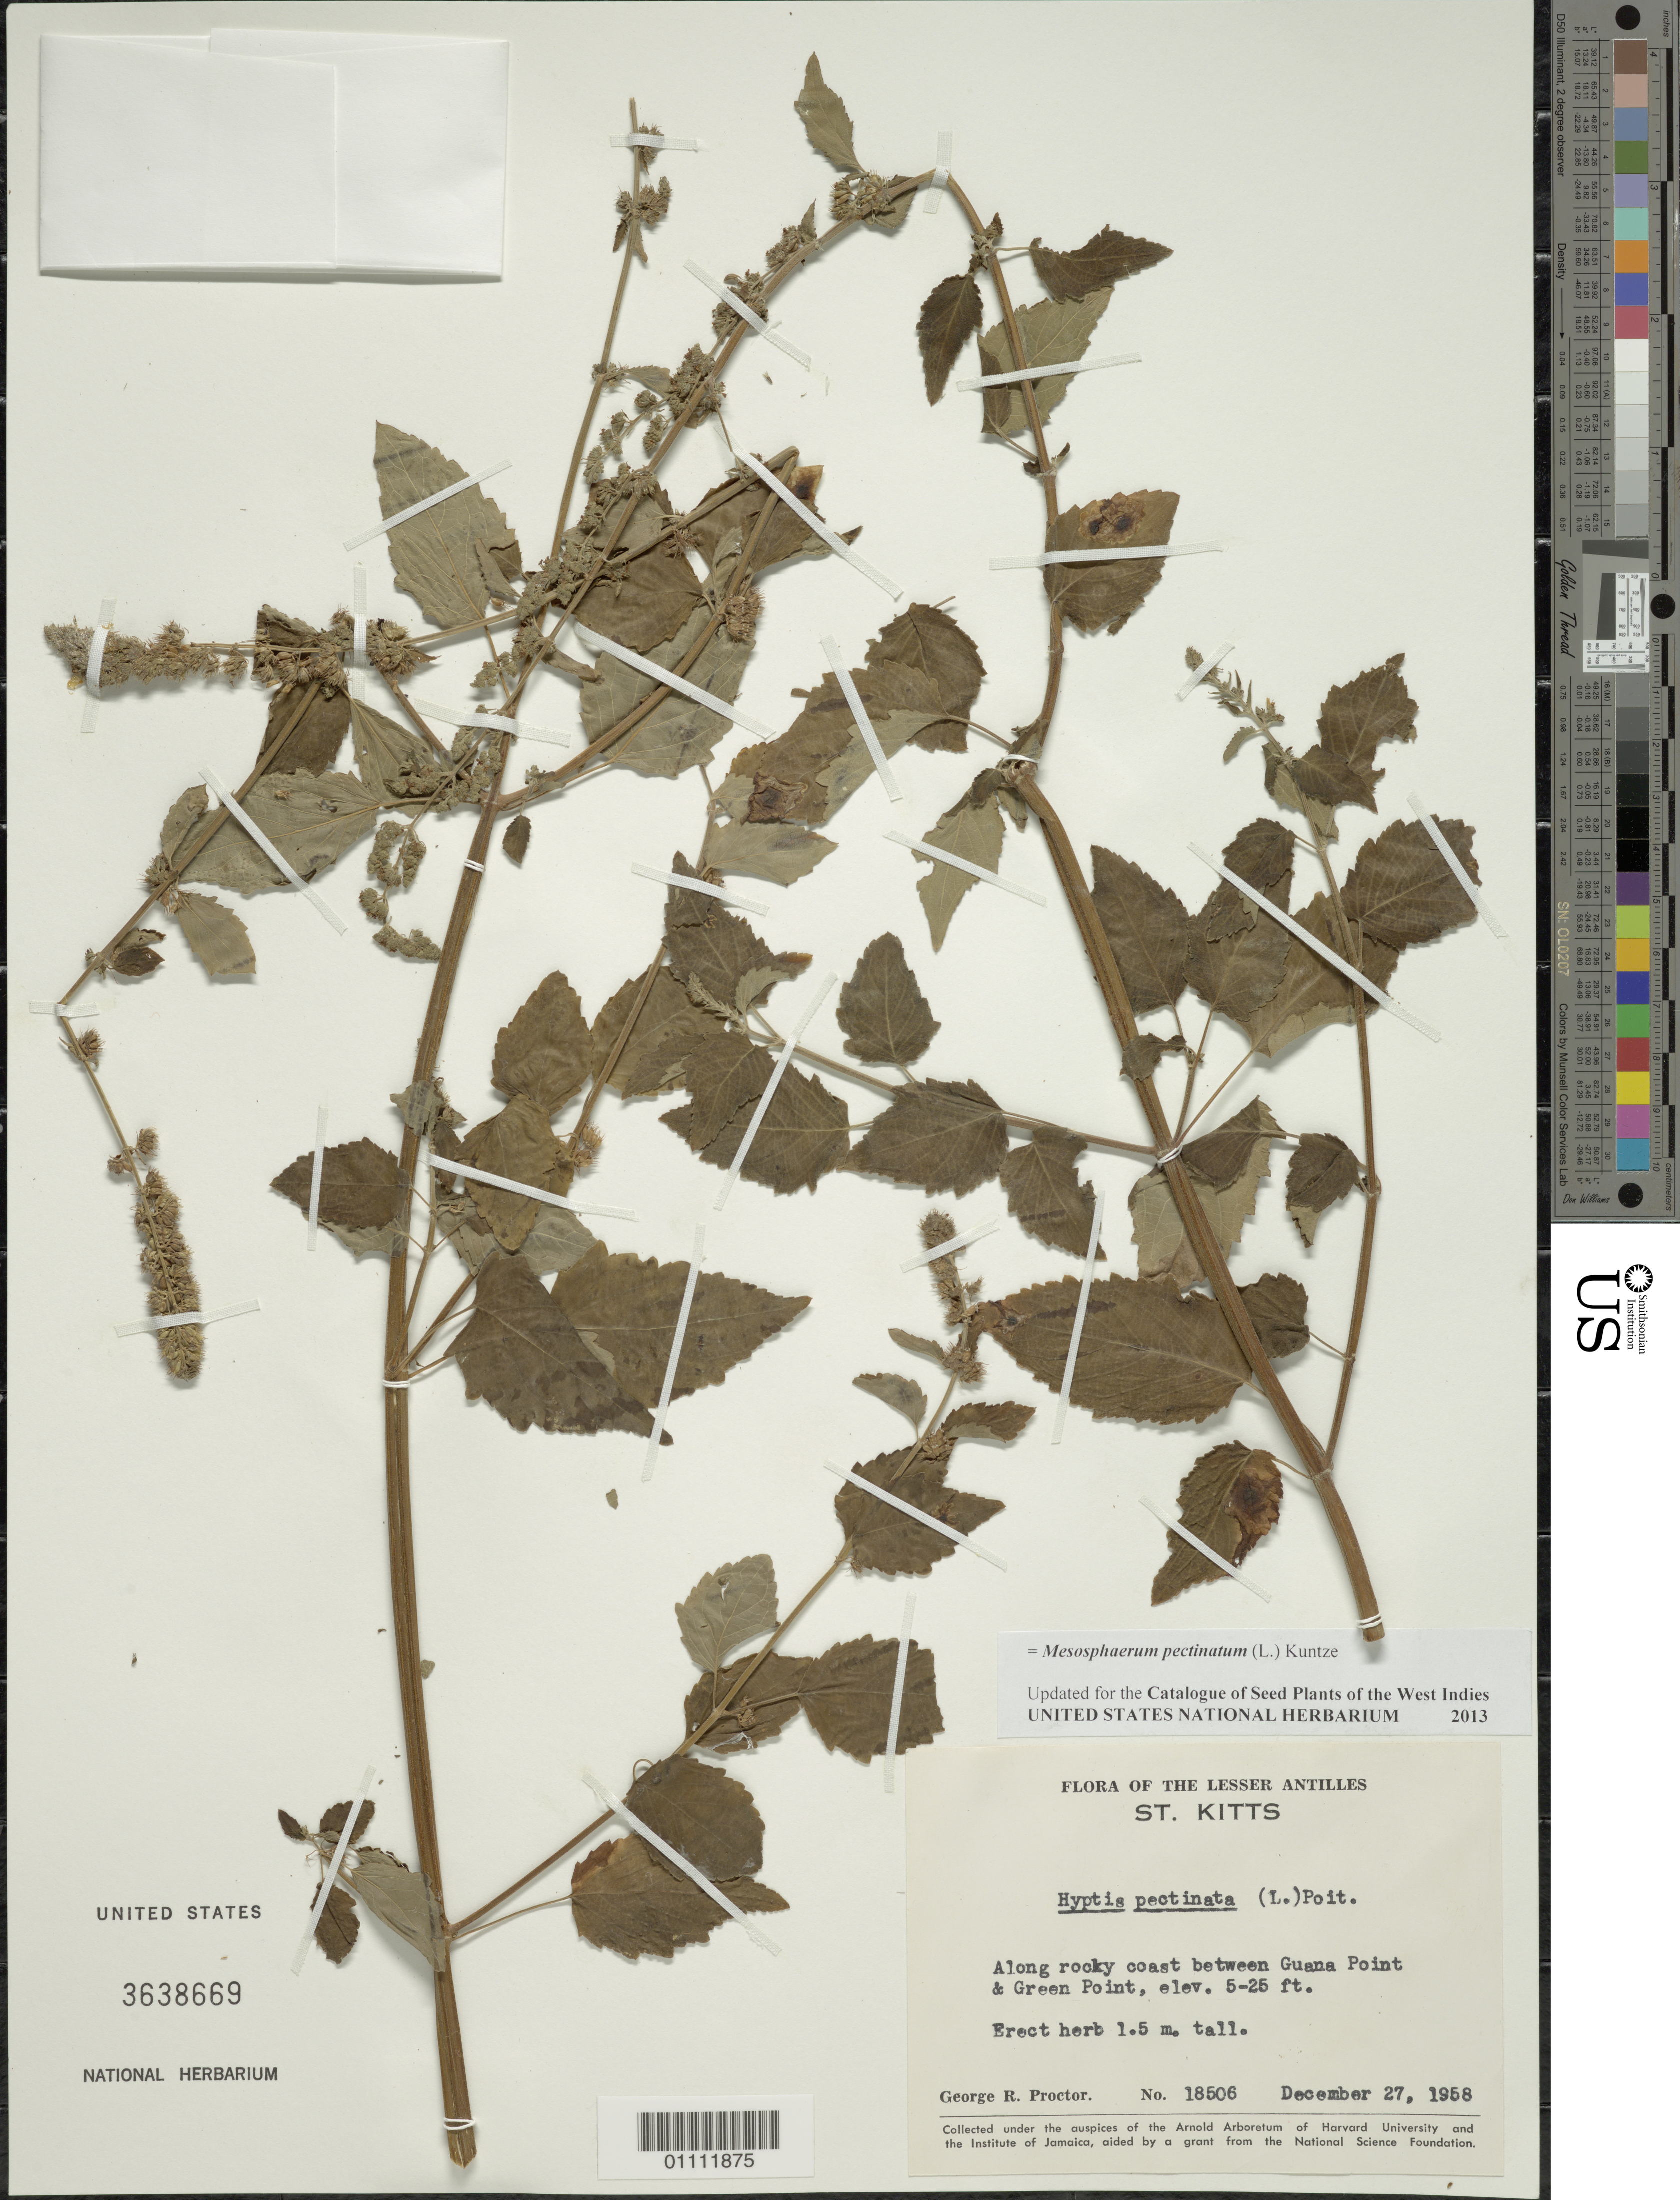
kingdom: Plantae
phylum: Tracheophyta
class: Magnoliopsida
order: Lamiales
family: Lamiaceae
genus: Mesosphaerum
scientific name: Mesosphaerum pectinatum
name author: (L.) Kuntze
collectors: G. R. Proctor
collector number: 18506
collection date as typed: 27 Dec 1958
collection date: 1958-12-27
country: St. Christopher-Nevis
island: St. Christopher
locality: Guana Point to Green Point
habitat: Rocky coast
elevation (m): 2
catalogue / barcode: US 3638669